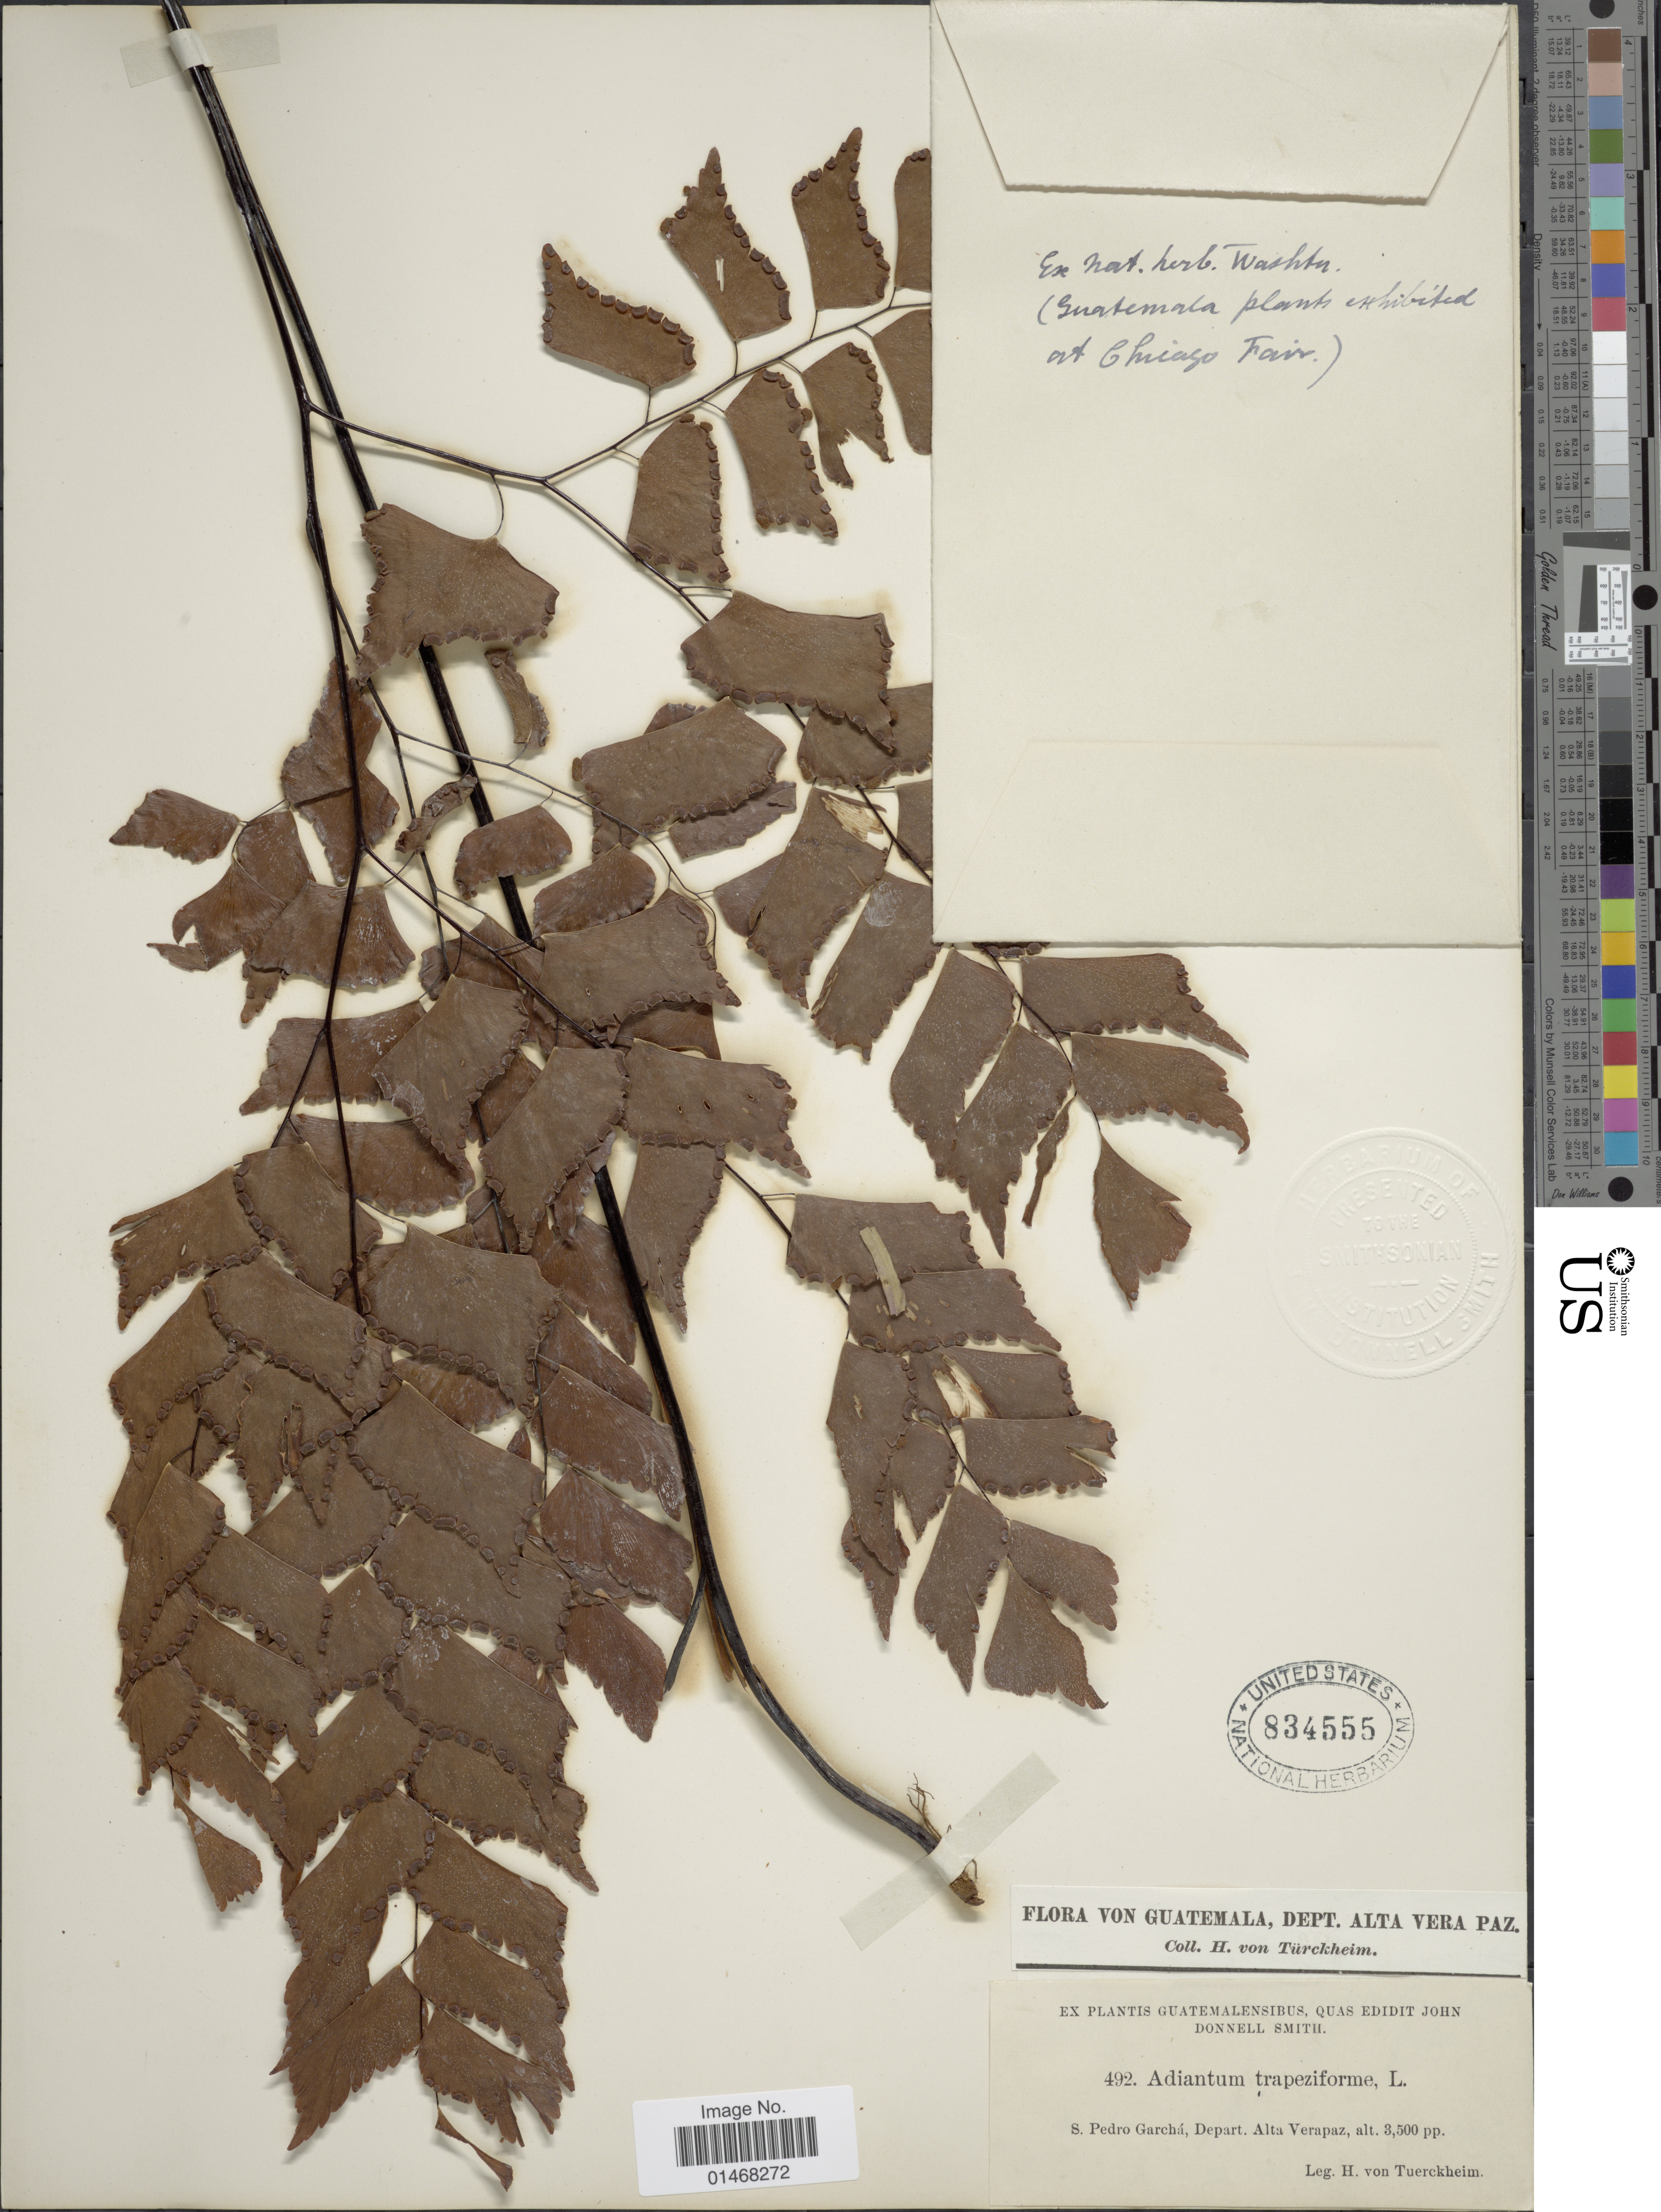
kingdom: Plantae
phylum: Tracheophyta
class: Polypodiopsida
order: Polypodiales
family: Pteridaceae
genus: Adiantum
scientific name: Adiantum trapeziforme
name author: L.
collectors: H. von Türckheim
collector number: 492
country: Guatemala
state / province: Alta Verapaz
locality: S Pedro Garchá, Depart Alta Verapaz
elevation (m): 1067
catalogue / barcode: US 834555